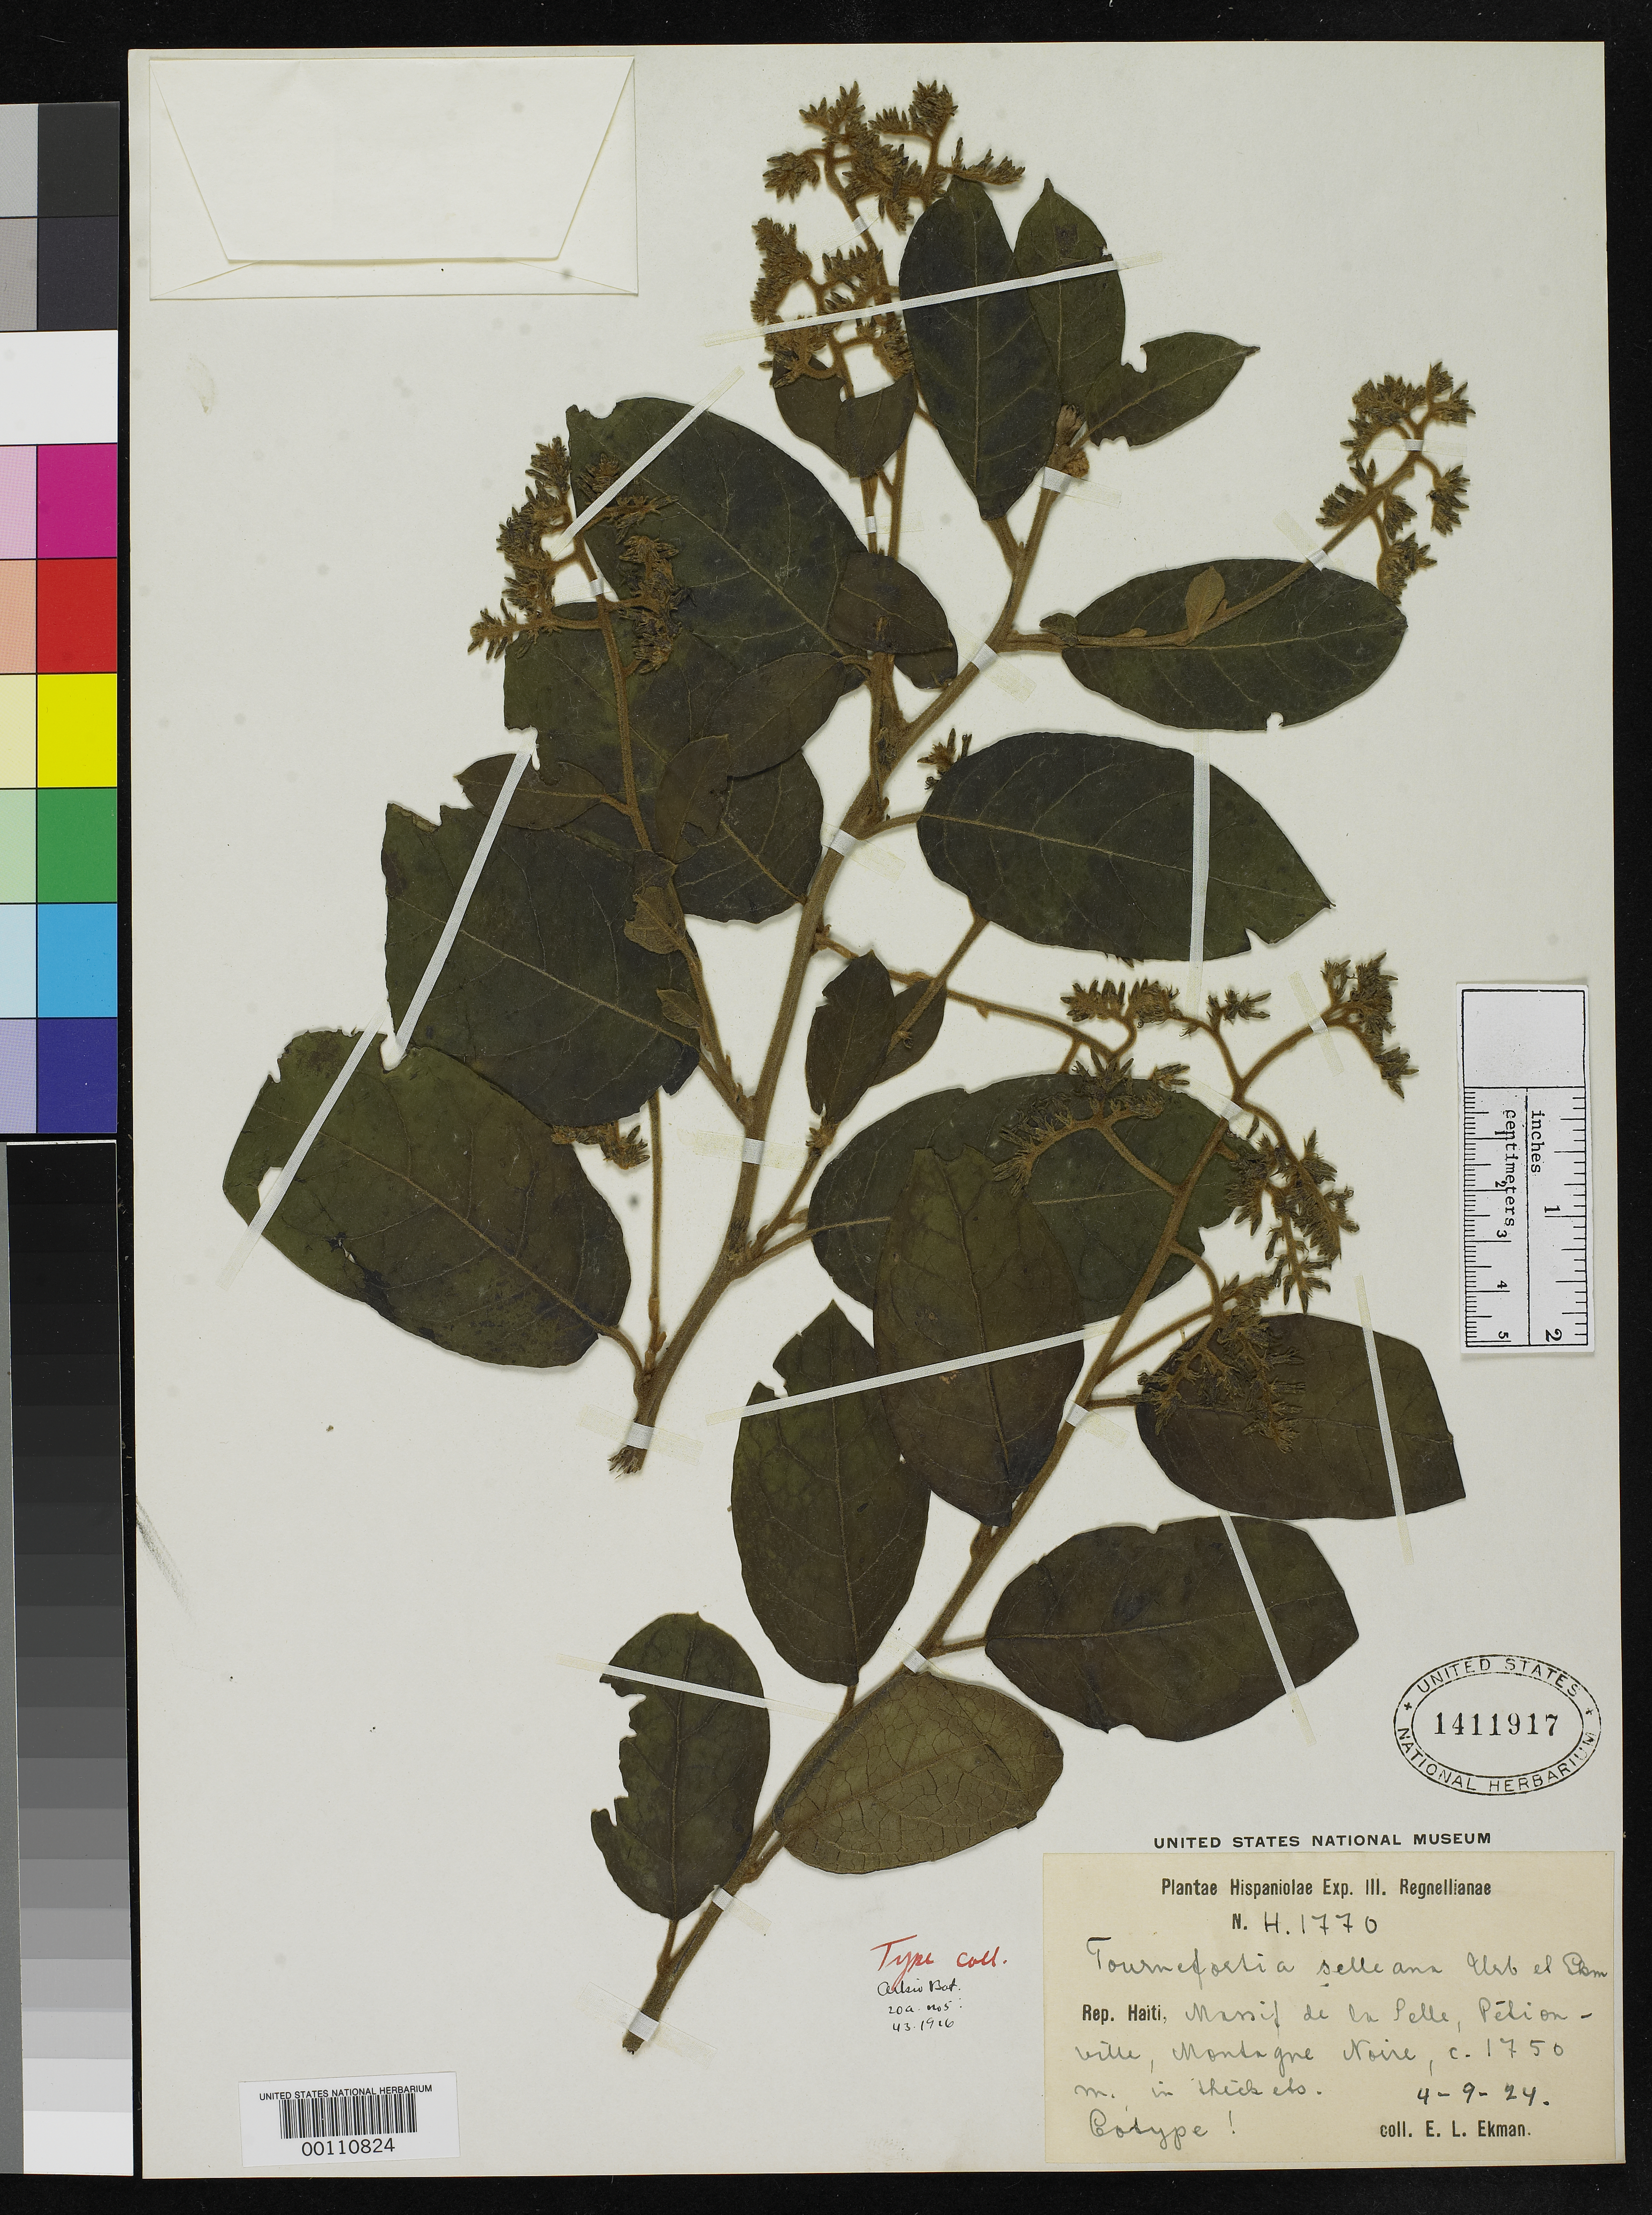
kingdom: Plantae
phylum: Tracheophyta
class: Magnoliopsida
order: Boraginales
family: Heliotropiaceae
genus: Tournefortia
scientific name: Tournefortia selleana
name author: Urb. & Ekman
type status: Isotype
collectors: E. L. Ekman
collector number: H 1770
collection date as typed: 04 Sep 1924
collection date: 1924-09-04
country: Haiti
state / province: Ouest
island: Hispaniola Island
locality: Petionville, Massifde la Selle in Montagne.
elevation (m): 1750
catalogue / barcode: US 1411917